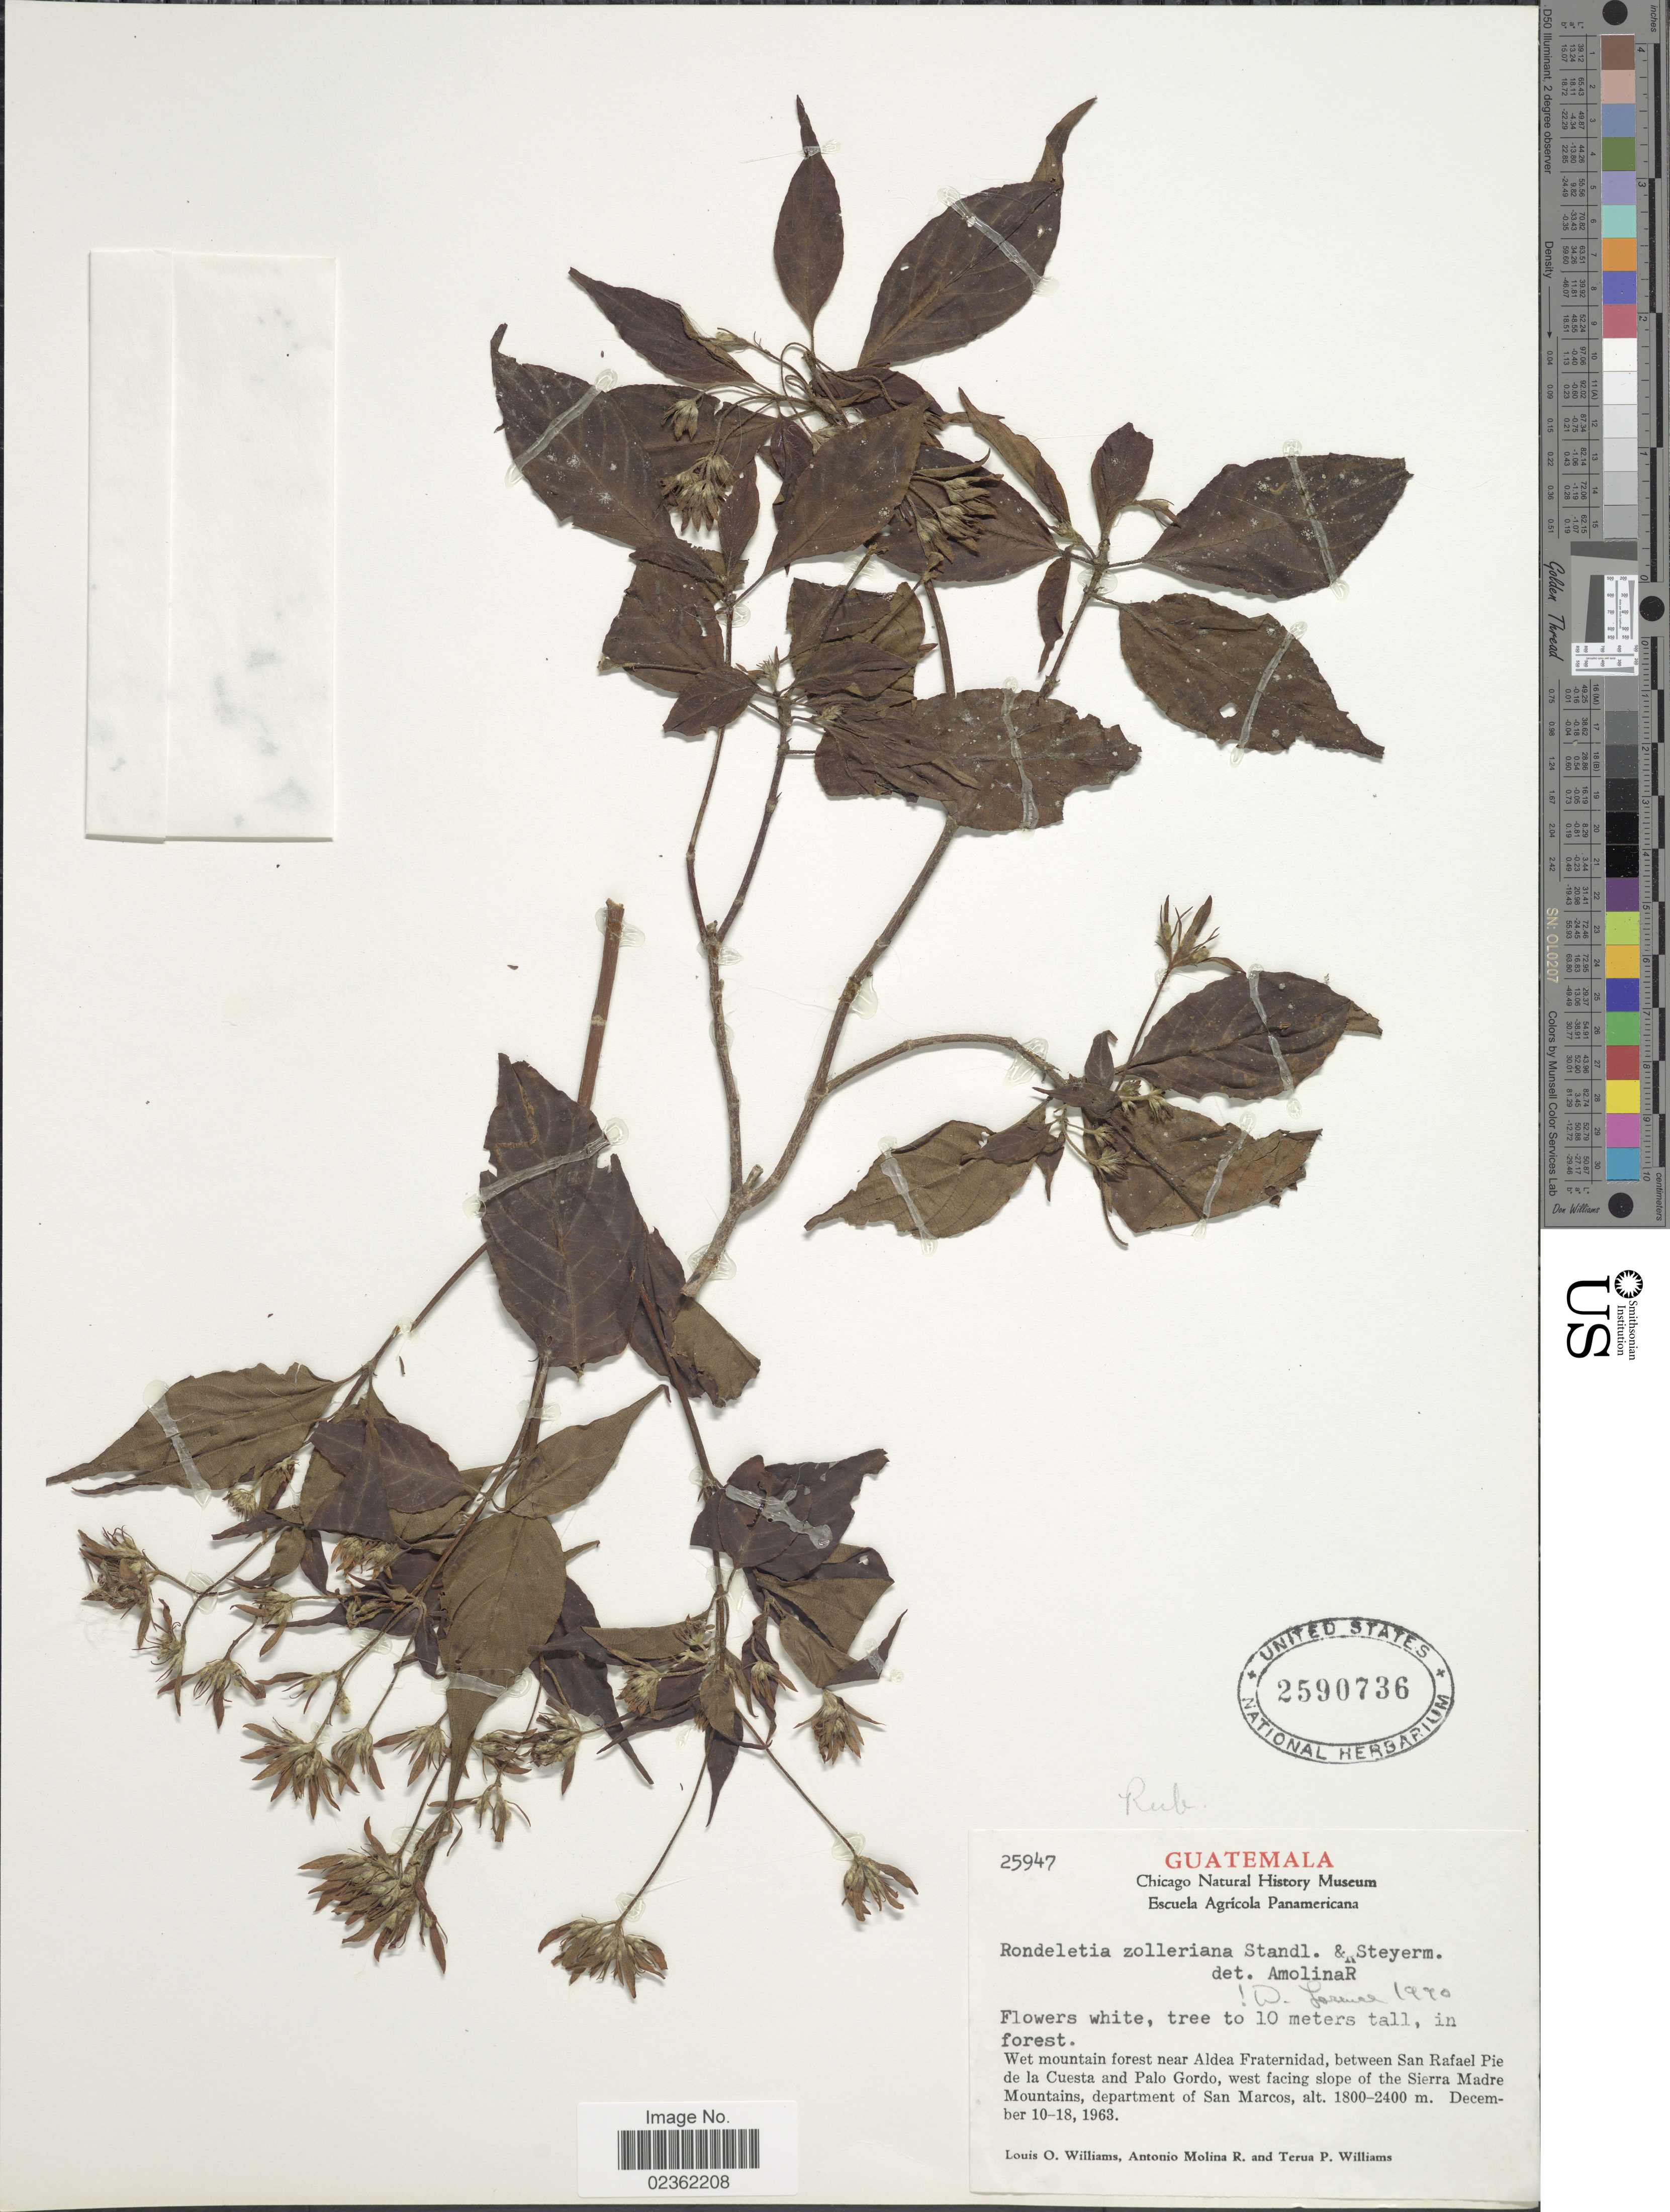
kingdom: Plantae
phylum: Tracheophyta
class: Magnoliopsida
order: Gentianales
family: Rubiaceae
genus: Rondeletia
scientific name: Rondeletia zolleriana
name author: Standl. & Steyerm.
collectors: L. O. Williams, A. Molina R. & T. Williams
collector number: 25947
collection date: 1963-12-10/1963-12-18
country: Guatemala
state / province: San Marcos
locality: Wet mountain forest near Aldea Fraternidad, between San Rafael Pie de la Cuesta and Palo Gordo, west facing slope of the Sierra Madre Mountains.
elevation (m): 1800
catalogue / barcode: US 2590736